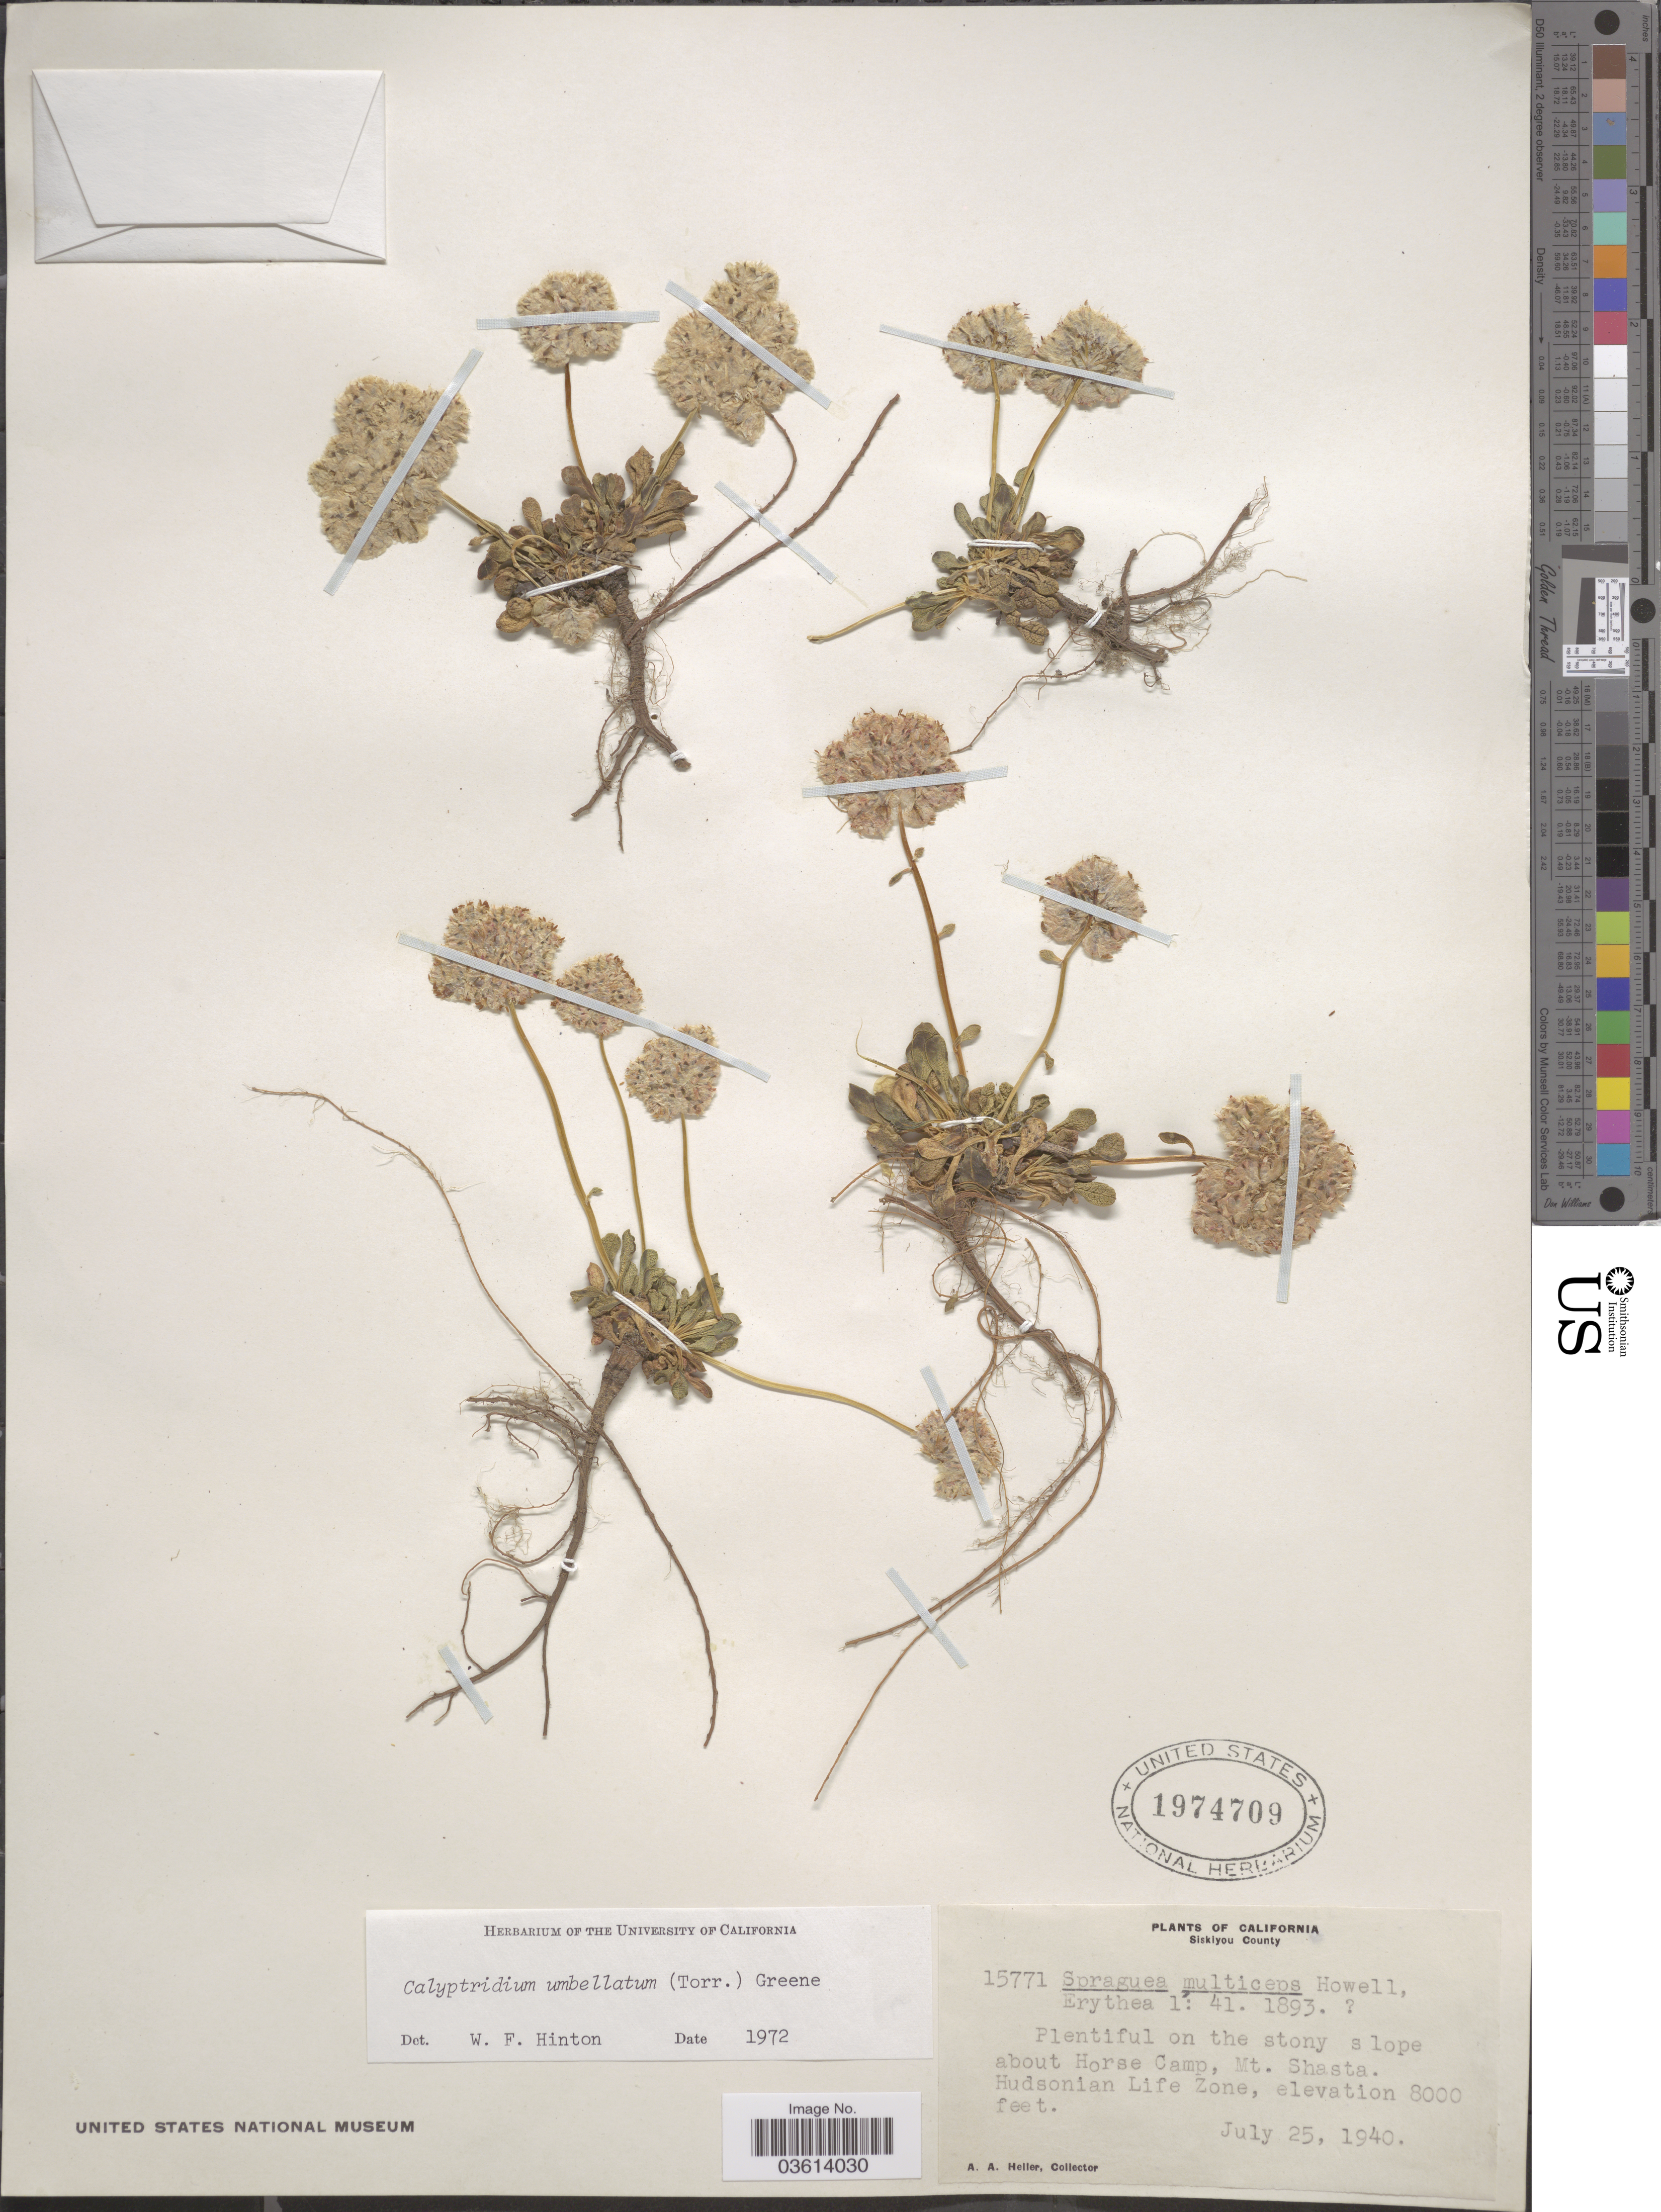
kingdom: Plantae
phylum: Tracheophyta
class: Magnoliopsida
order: Caryophyllales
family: Montiaceae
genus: Calyptridium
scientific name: Calyptridium umbellatum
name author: (Torr.) Greene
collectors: A. A. Heller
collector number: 15771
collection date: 1940-07-25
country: United States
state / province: California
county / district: Siskiyou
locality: Siskiyou County. Plentiful on the stony slope about Horse Camp, Mt. Shasta. Hudsonian Life Zone.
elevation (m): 2438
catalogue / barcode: US 1974709